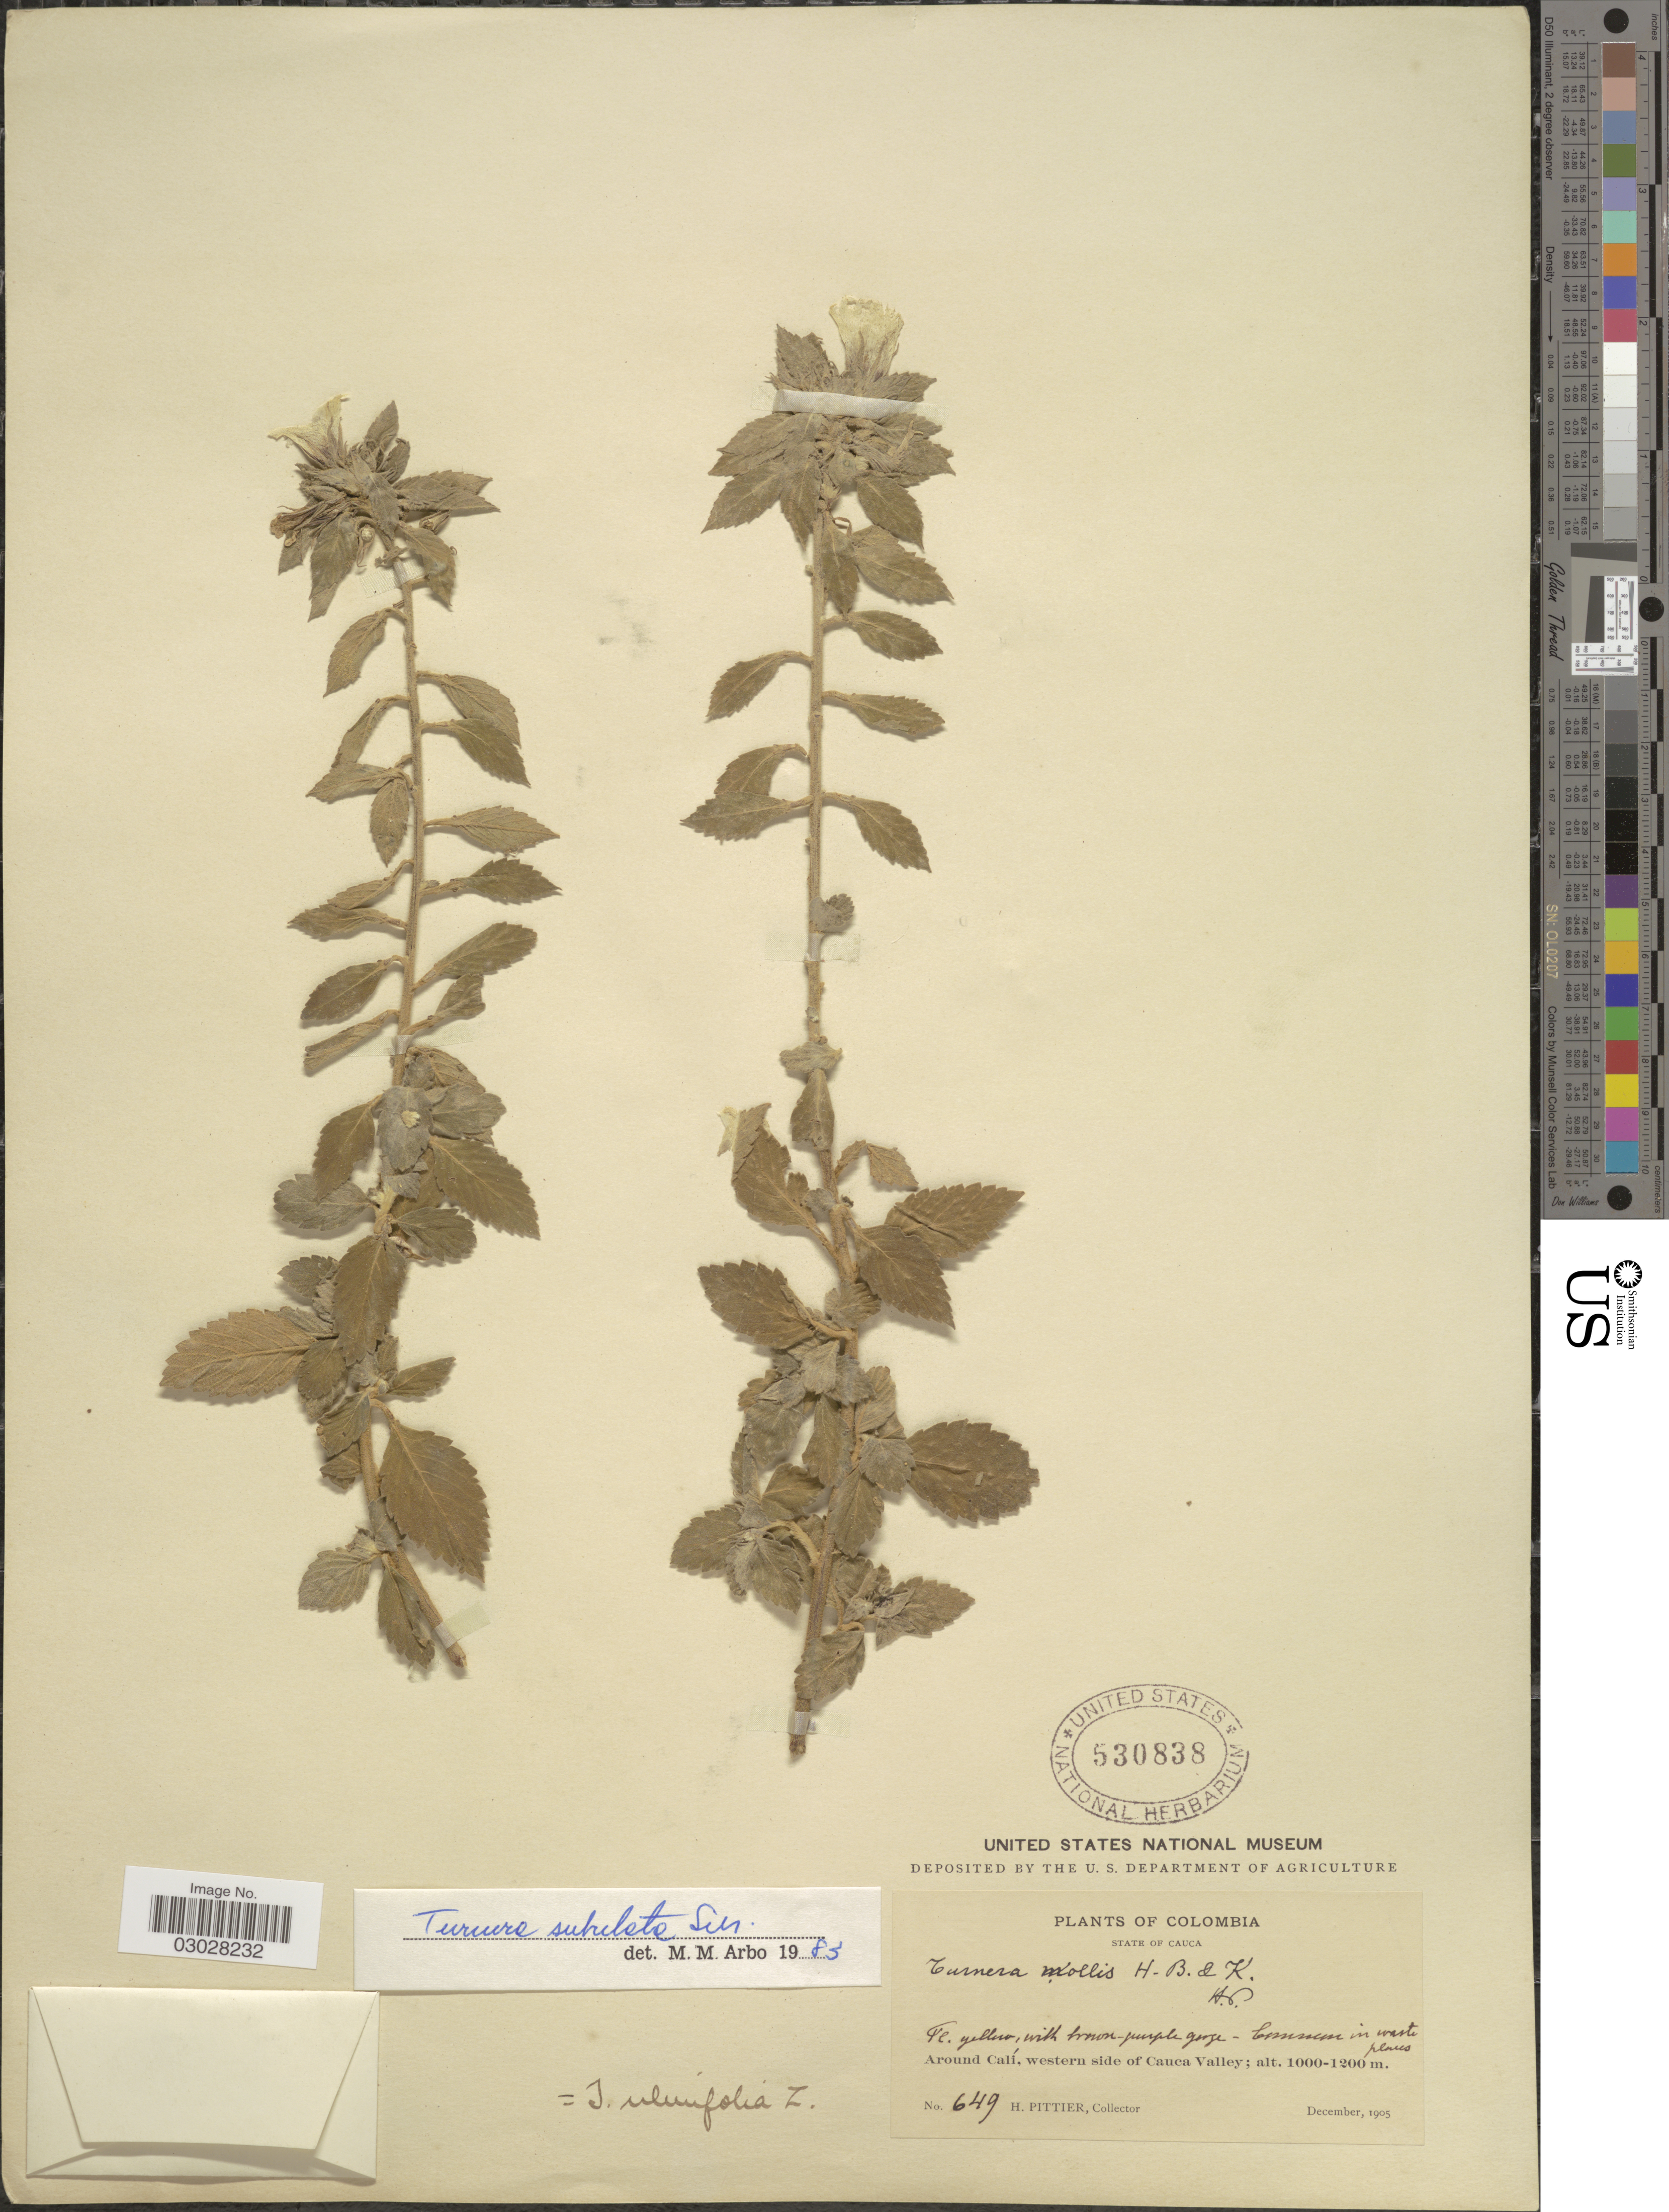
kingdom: Plantae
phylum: Tracheophyta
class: Magnoliopsida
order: Malpighiales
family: Turneraceae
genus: Turnera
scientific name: Turnera subulata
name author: Sm.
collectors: H. F. Pittier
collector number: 649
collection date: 1905-12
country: Colombia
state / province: Cauca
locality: State of Cauca. Around Calí, western side of Cauca Valley.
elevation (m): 1000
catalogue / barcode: US 530838